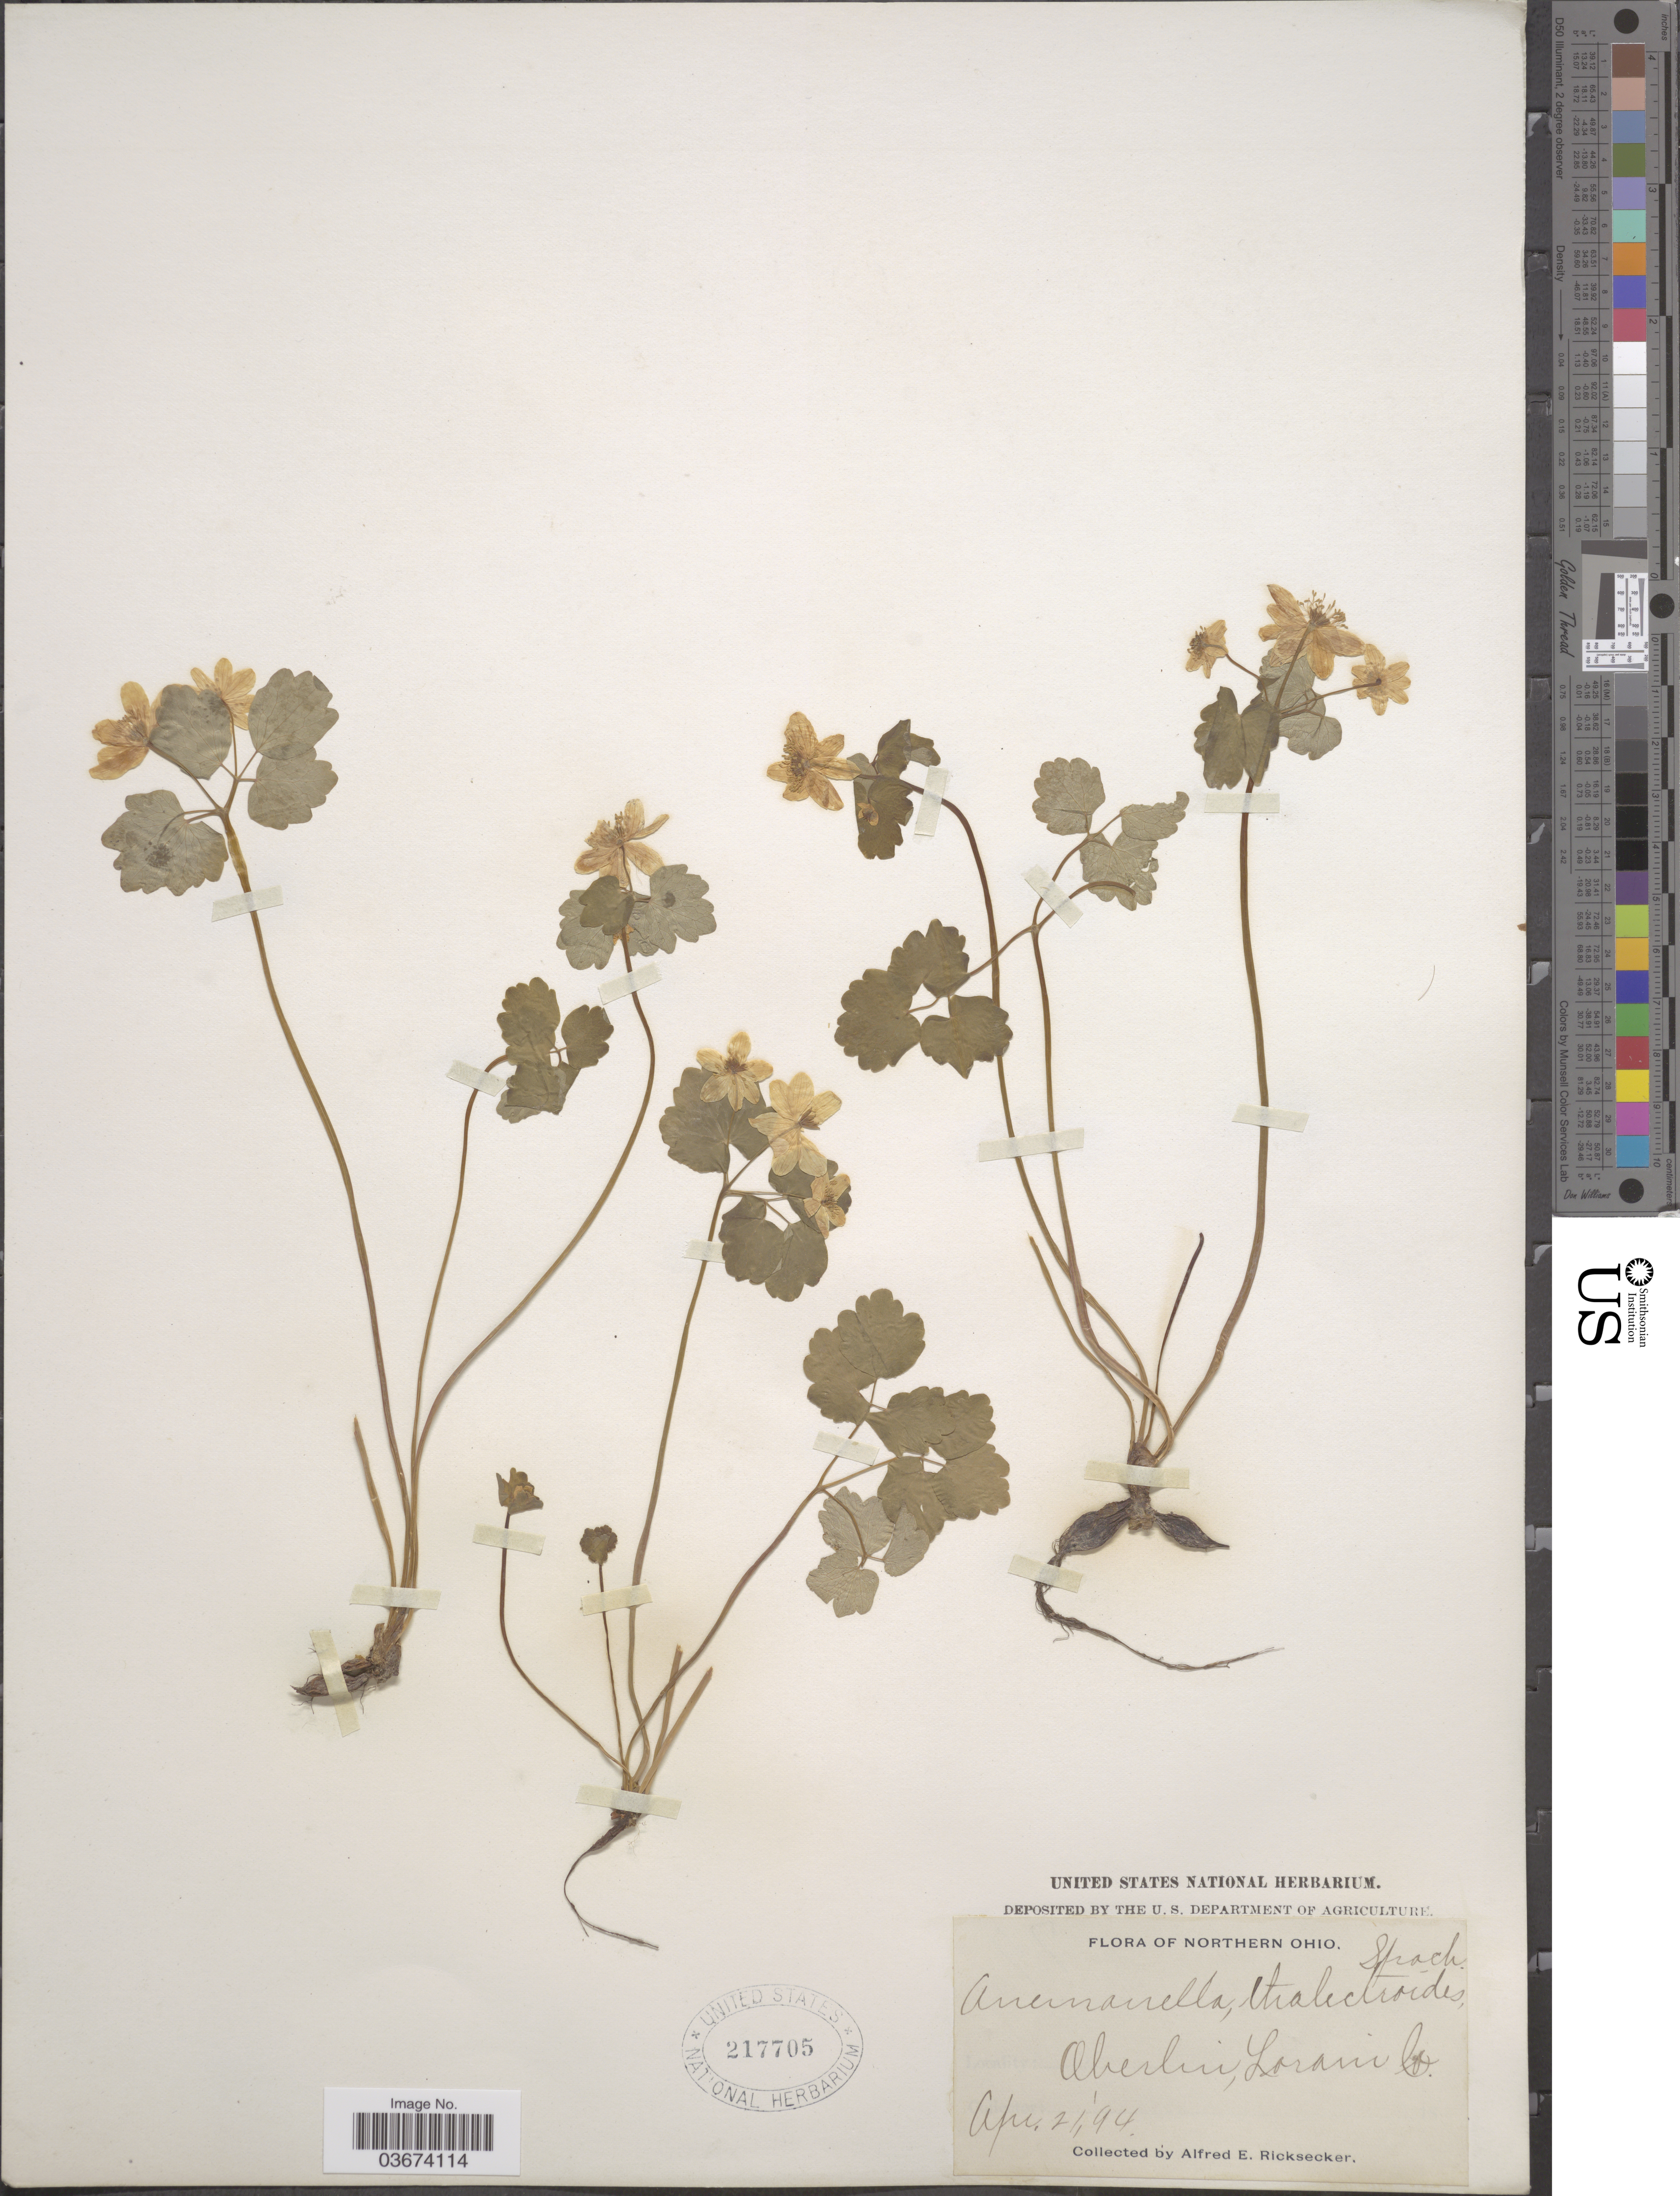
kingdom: Plantae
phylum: Tracheophyta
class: Magnoliopsida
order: Ranunculales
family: Ranunculaceae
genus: Thalictrum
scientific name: Thalictrum thalictroides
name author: (L.) A.J. Eames & B. Boivin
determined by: Strong, M. T., (US), Smithsonian Institution - National Museum of Natural History (UNITED STATES)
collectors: A. E. Ricksecker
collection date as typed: Transcribed d/m/y: 21/4/94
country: United States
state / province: Ohio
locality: Northern Ohio. Oberlin, Lorain Co.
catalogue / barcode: US 217705